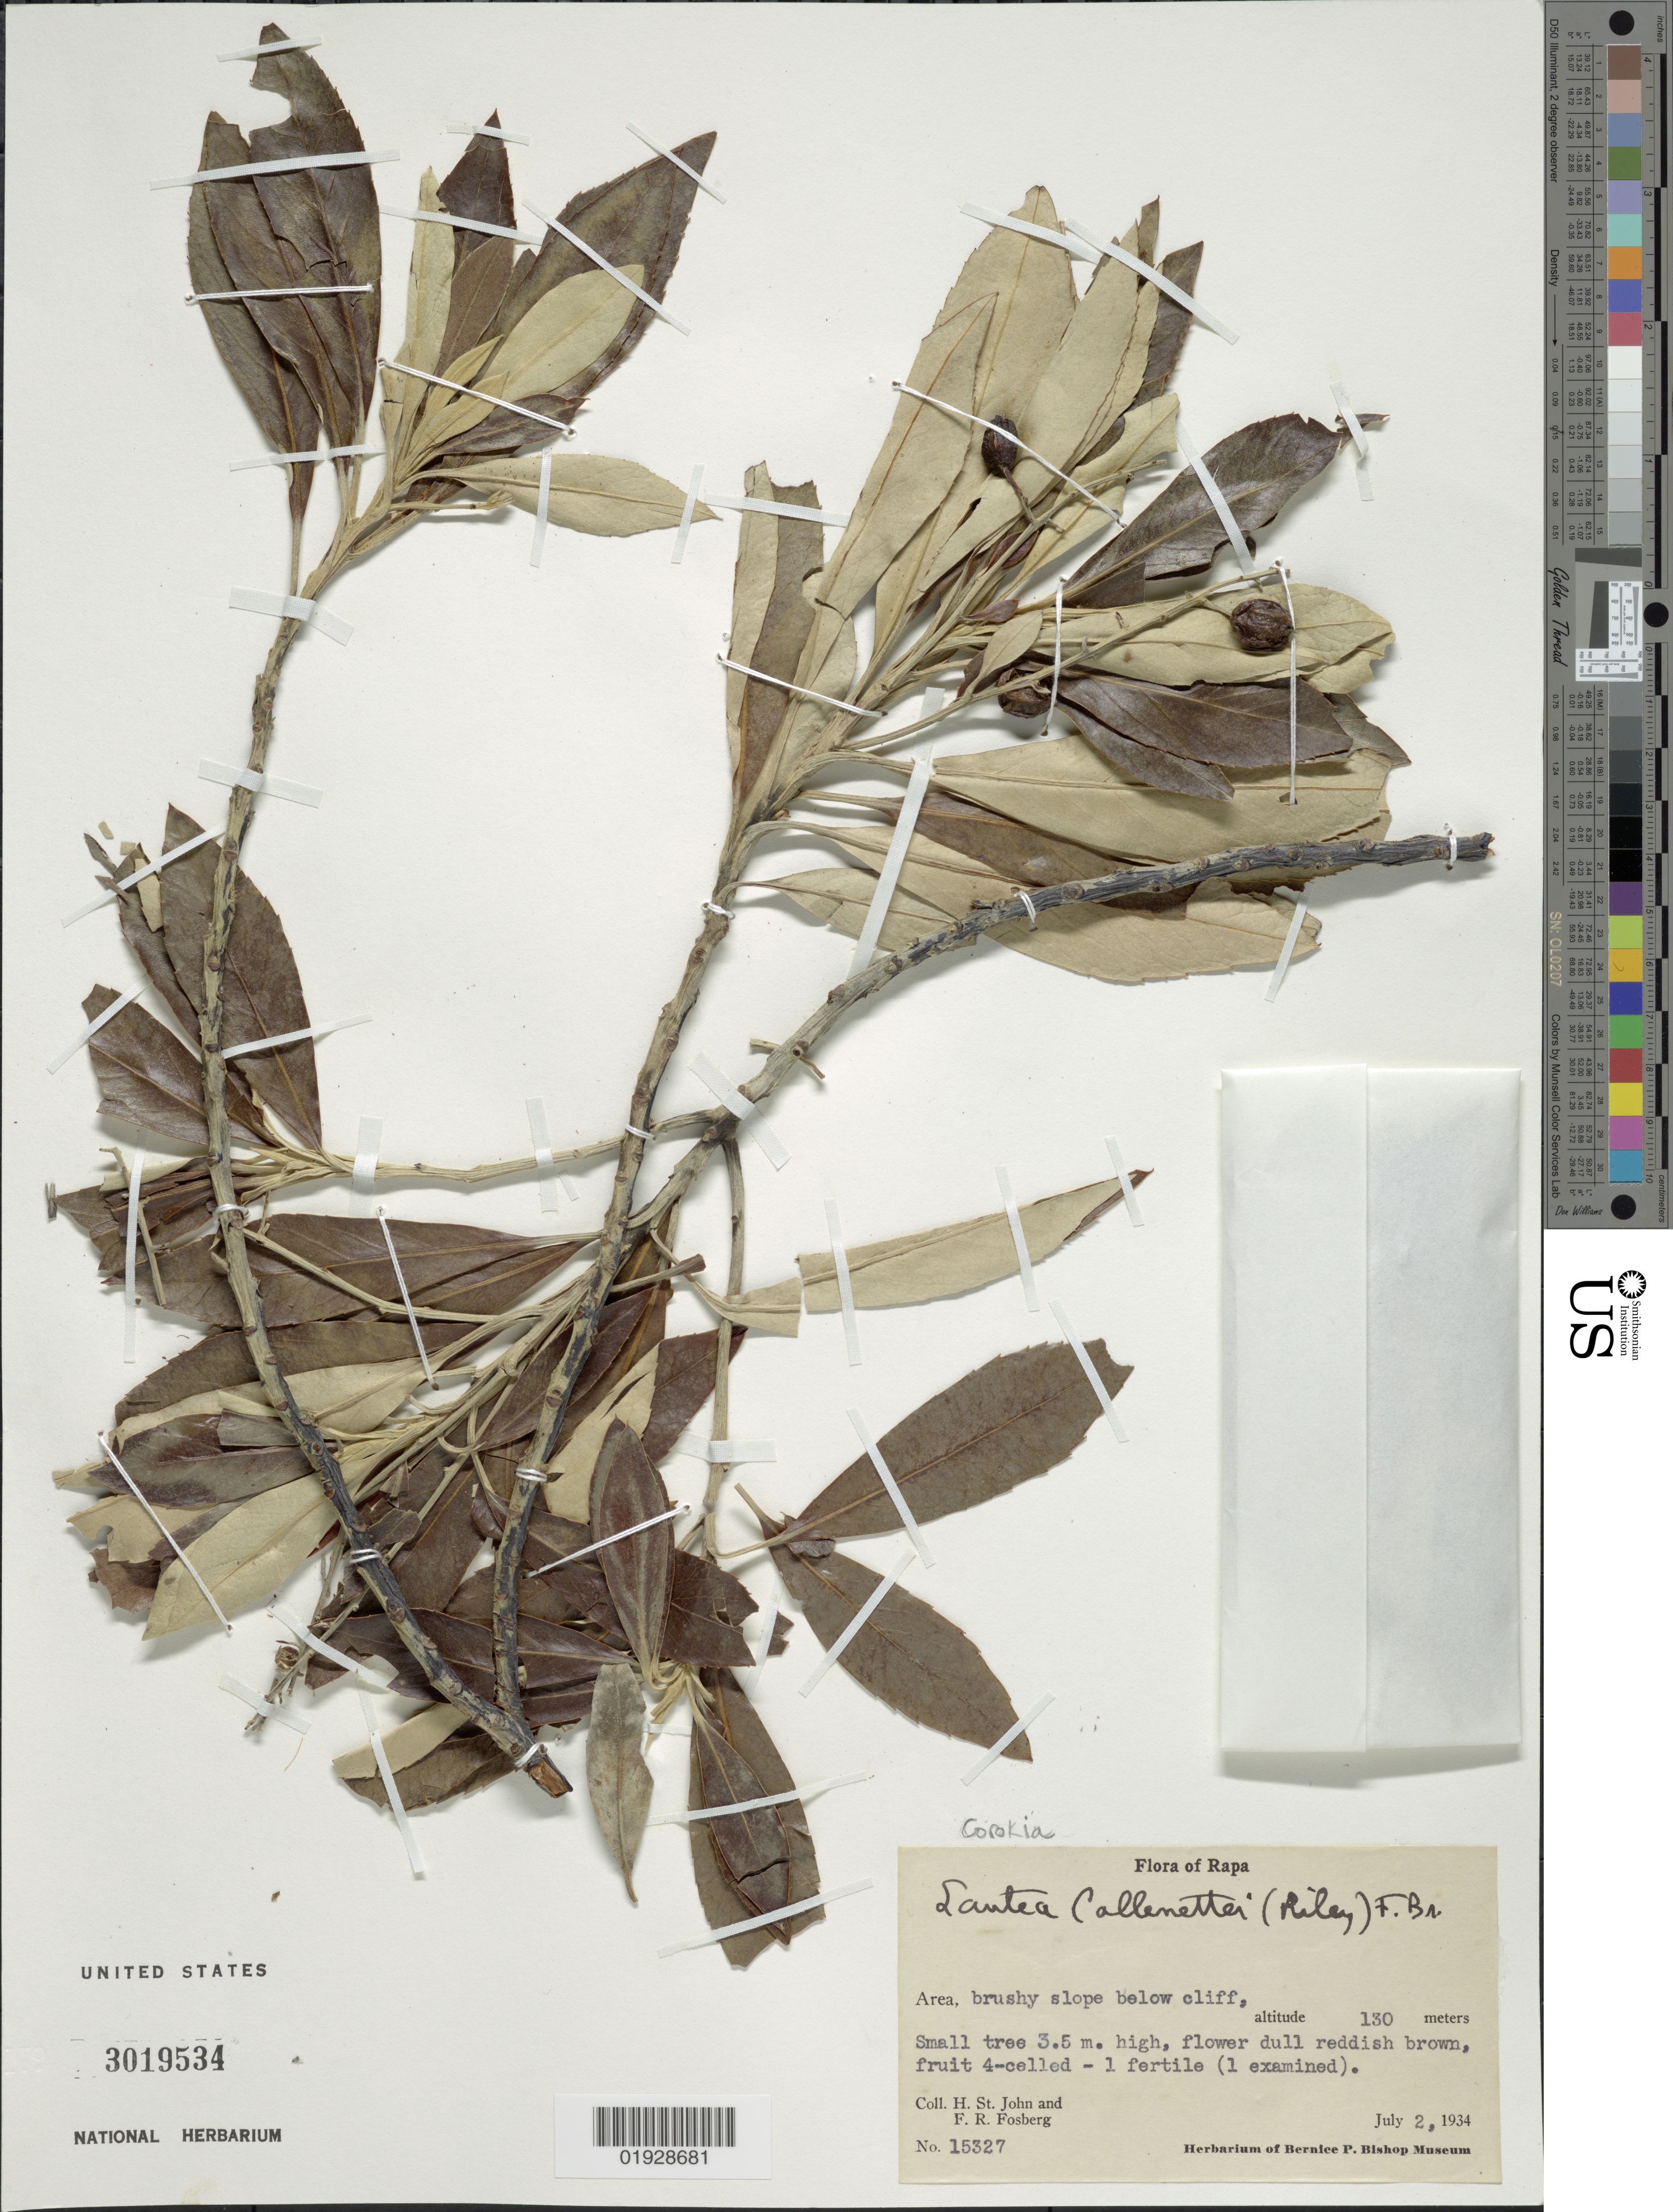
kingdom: Plantae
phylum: Tracheophyta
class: Magnoliopsida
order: Asterales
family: Argophyllaceae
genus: Corokia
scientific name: Corokia collenettei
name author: L. Riley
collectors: H. St. John & F. R. Fosberg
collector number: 15327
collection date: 1934-07-02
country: French Polynesia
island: Rapa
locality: Rapa. Gorokia.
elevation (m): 130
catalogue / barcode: US 3019534